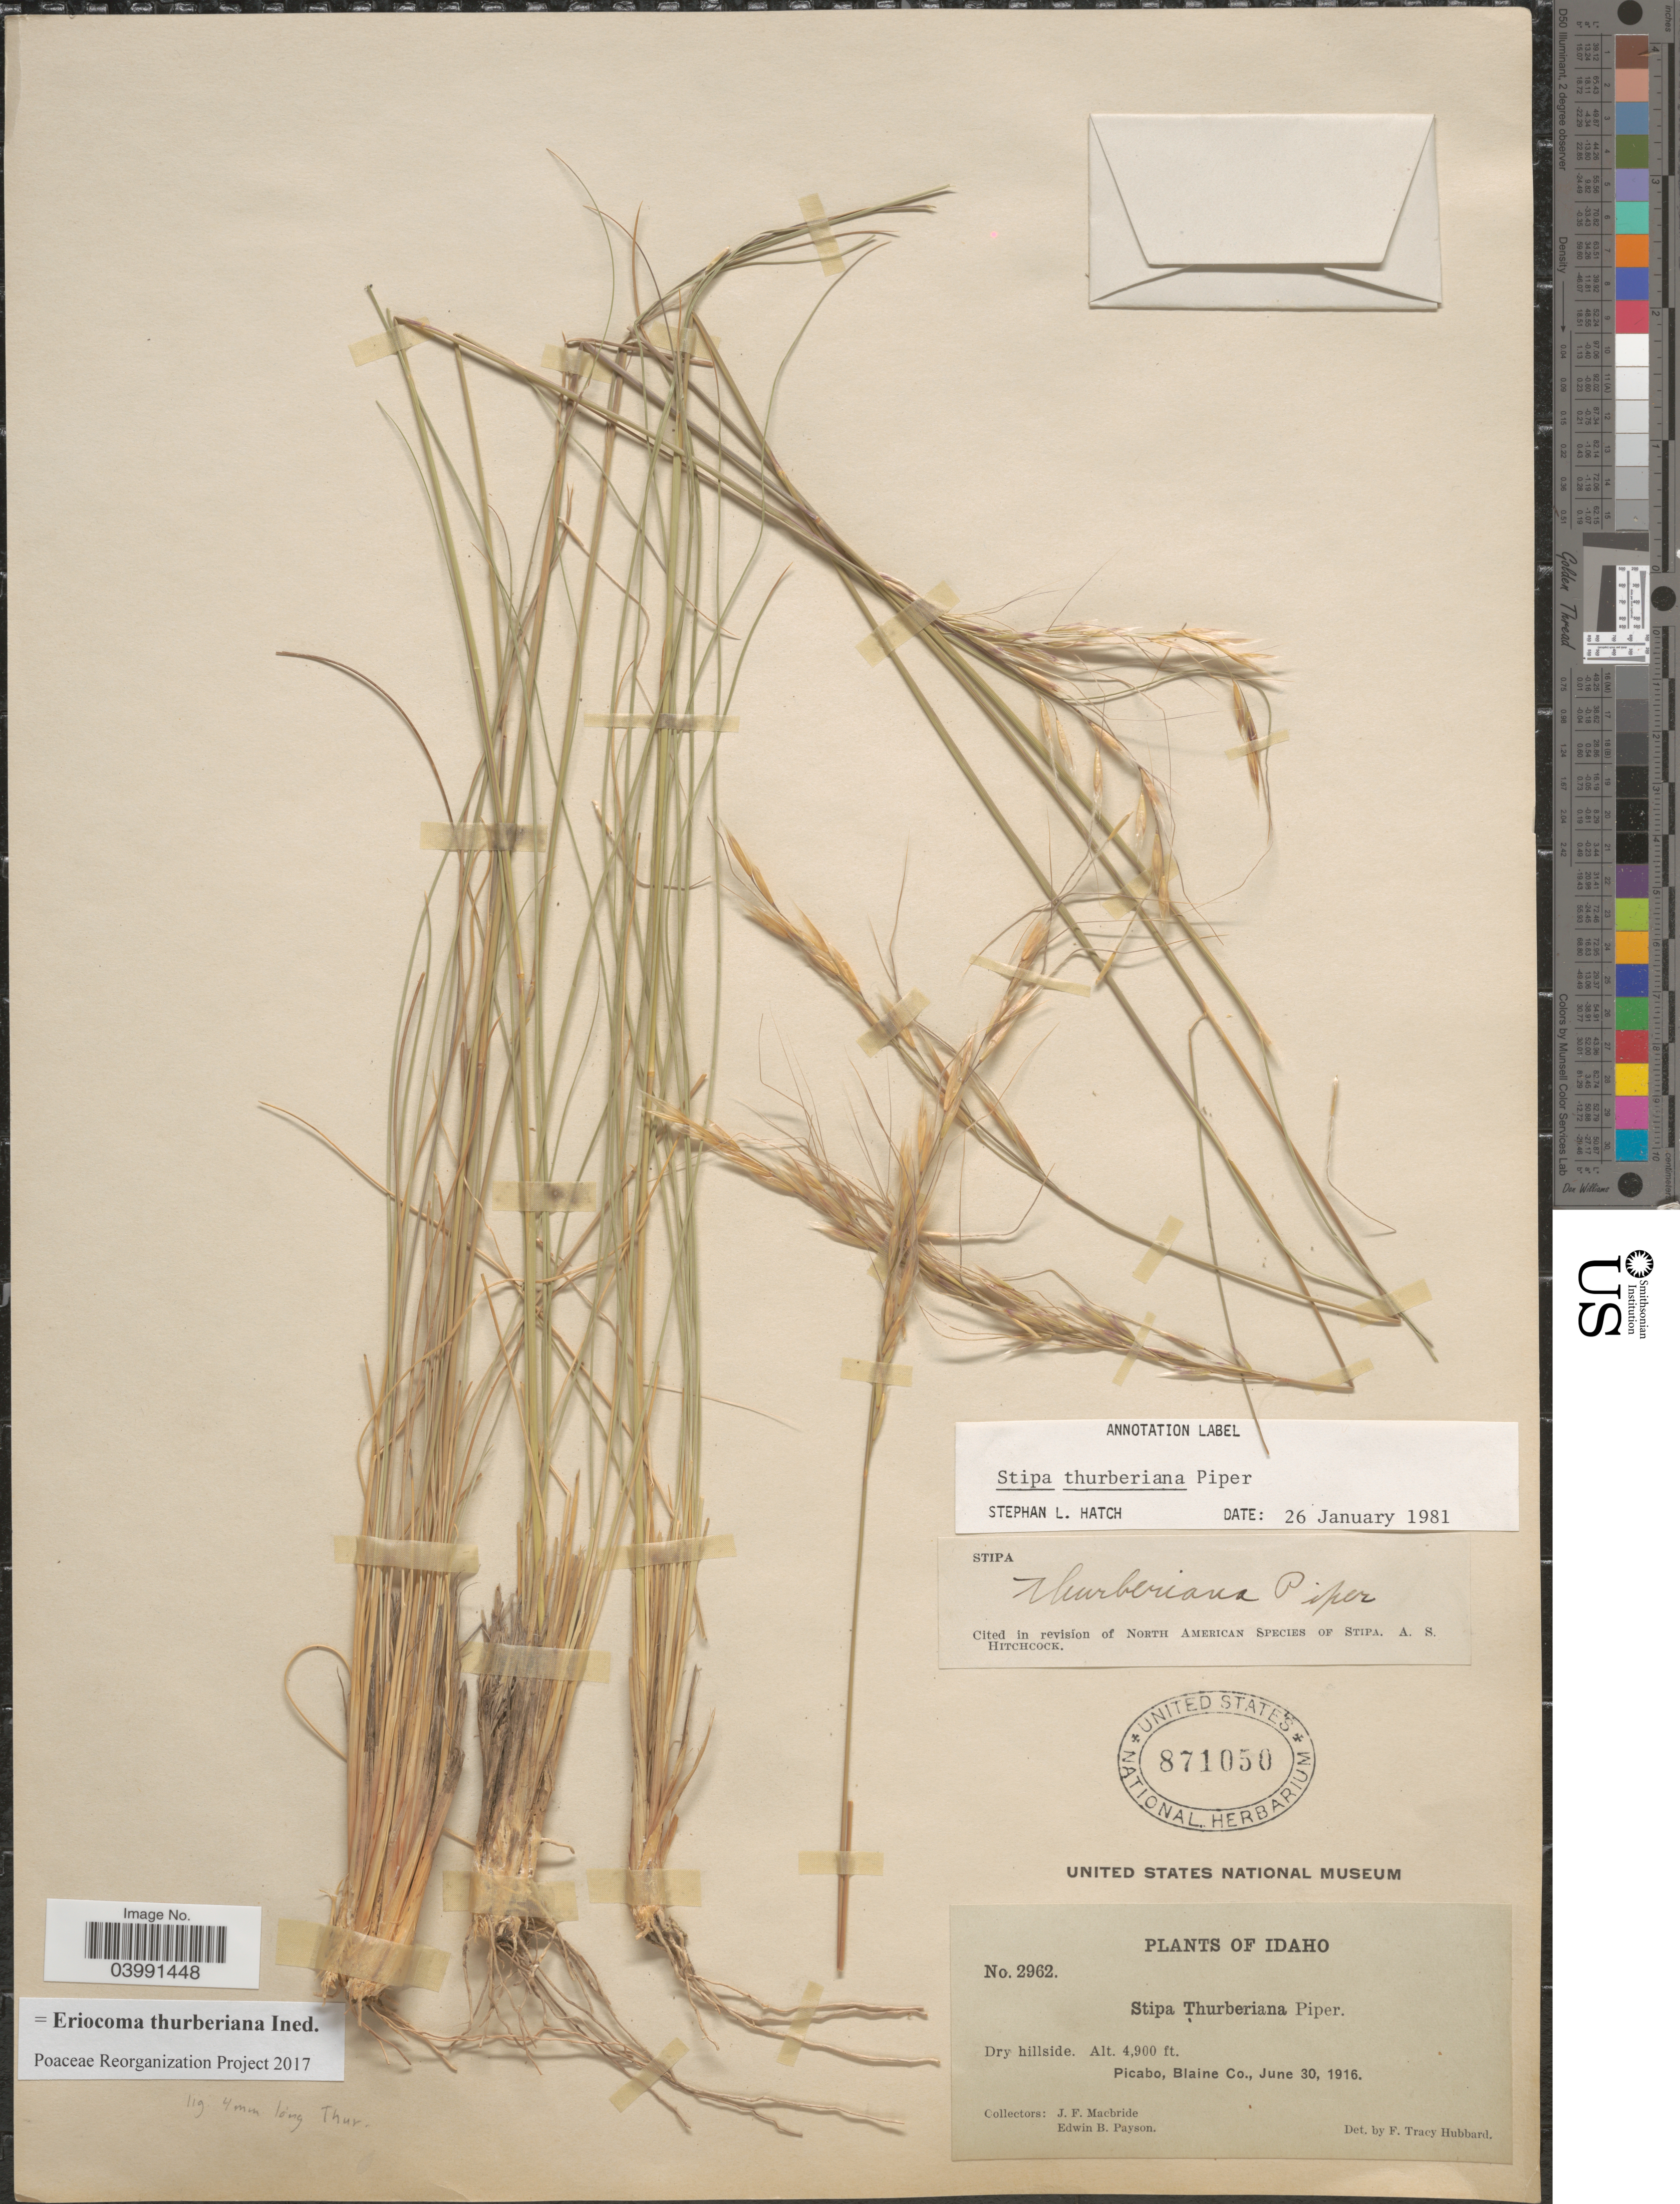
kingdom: Plantae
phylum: Tracheophyta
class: Liliopsida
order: Poales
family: Poaceae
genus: Eriocoma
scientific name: Eriocoma thurberiana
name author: (Piper) Romasch.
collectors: J. F. Macbride & E. B. Payson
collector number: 2962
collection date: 1916-06-30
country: United States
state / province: Idaho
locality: Picabo, Blaine Co.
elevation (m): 1494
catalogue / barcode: US 871050